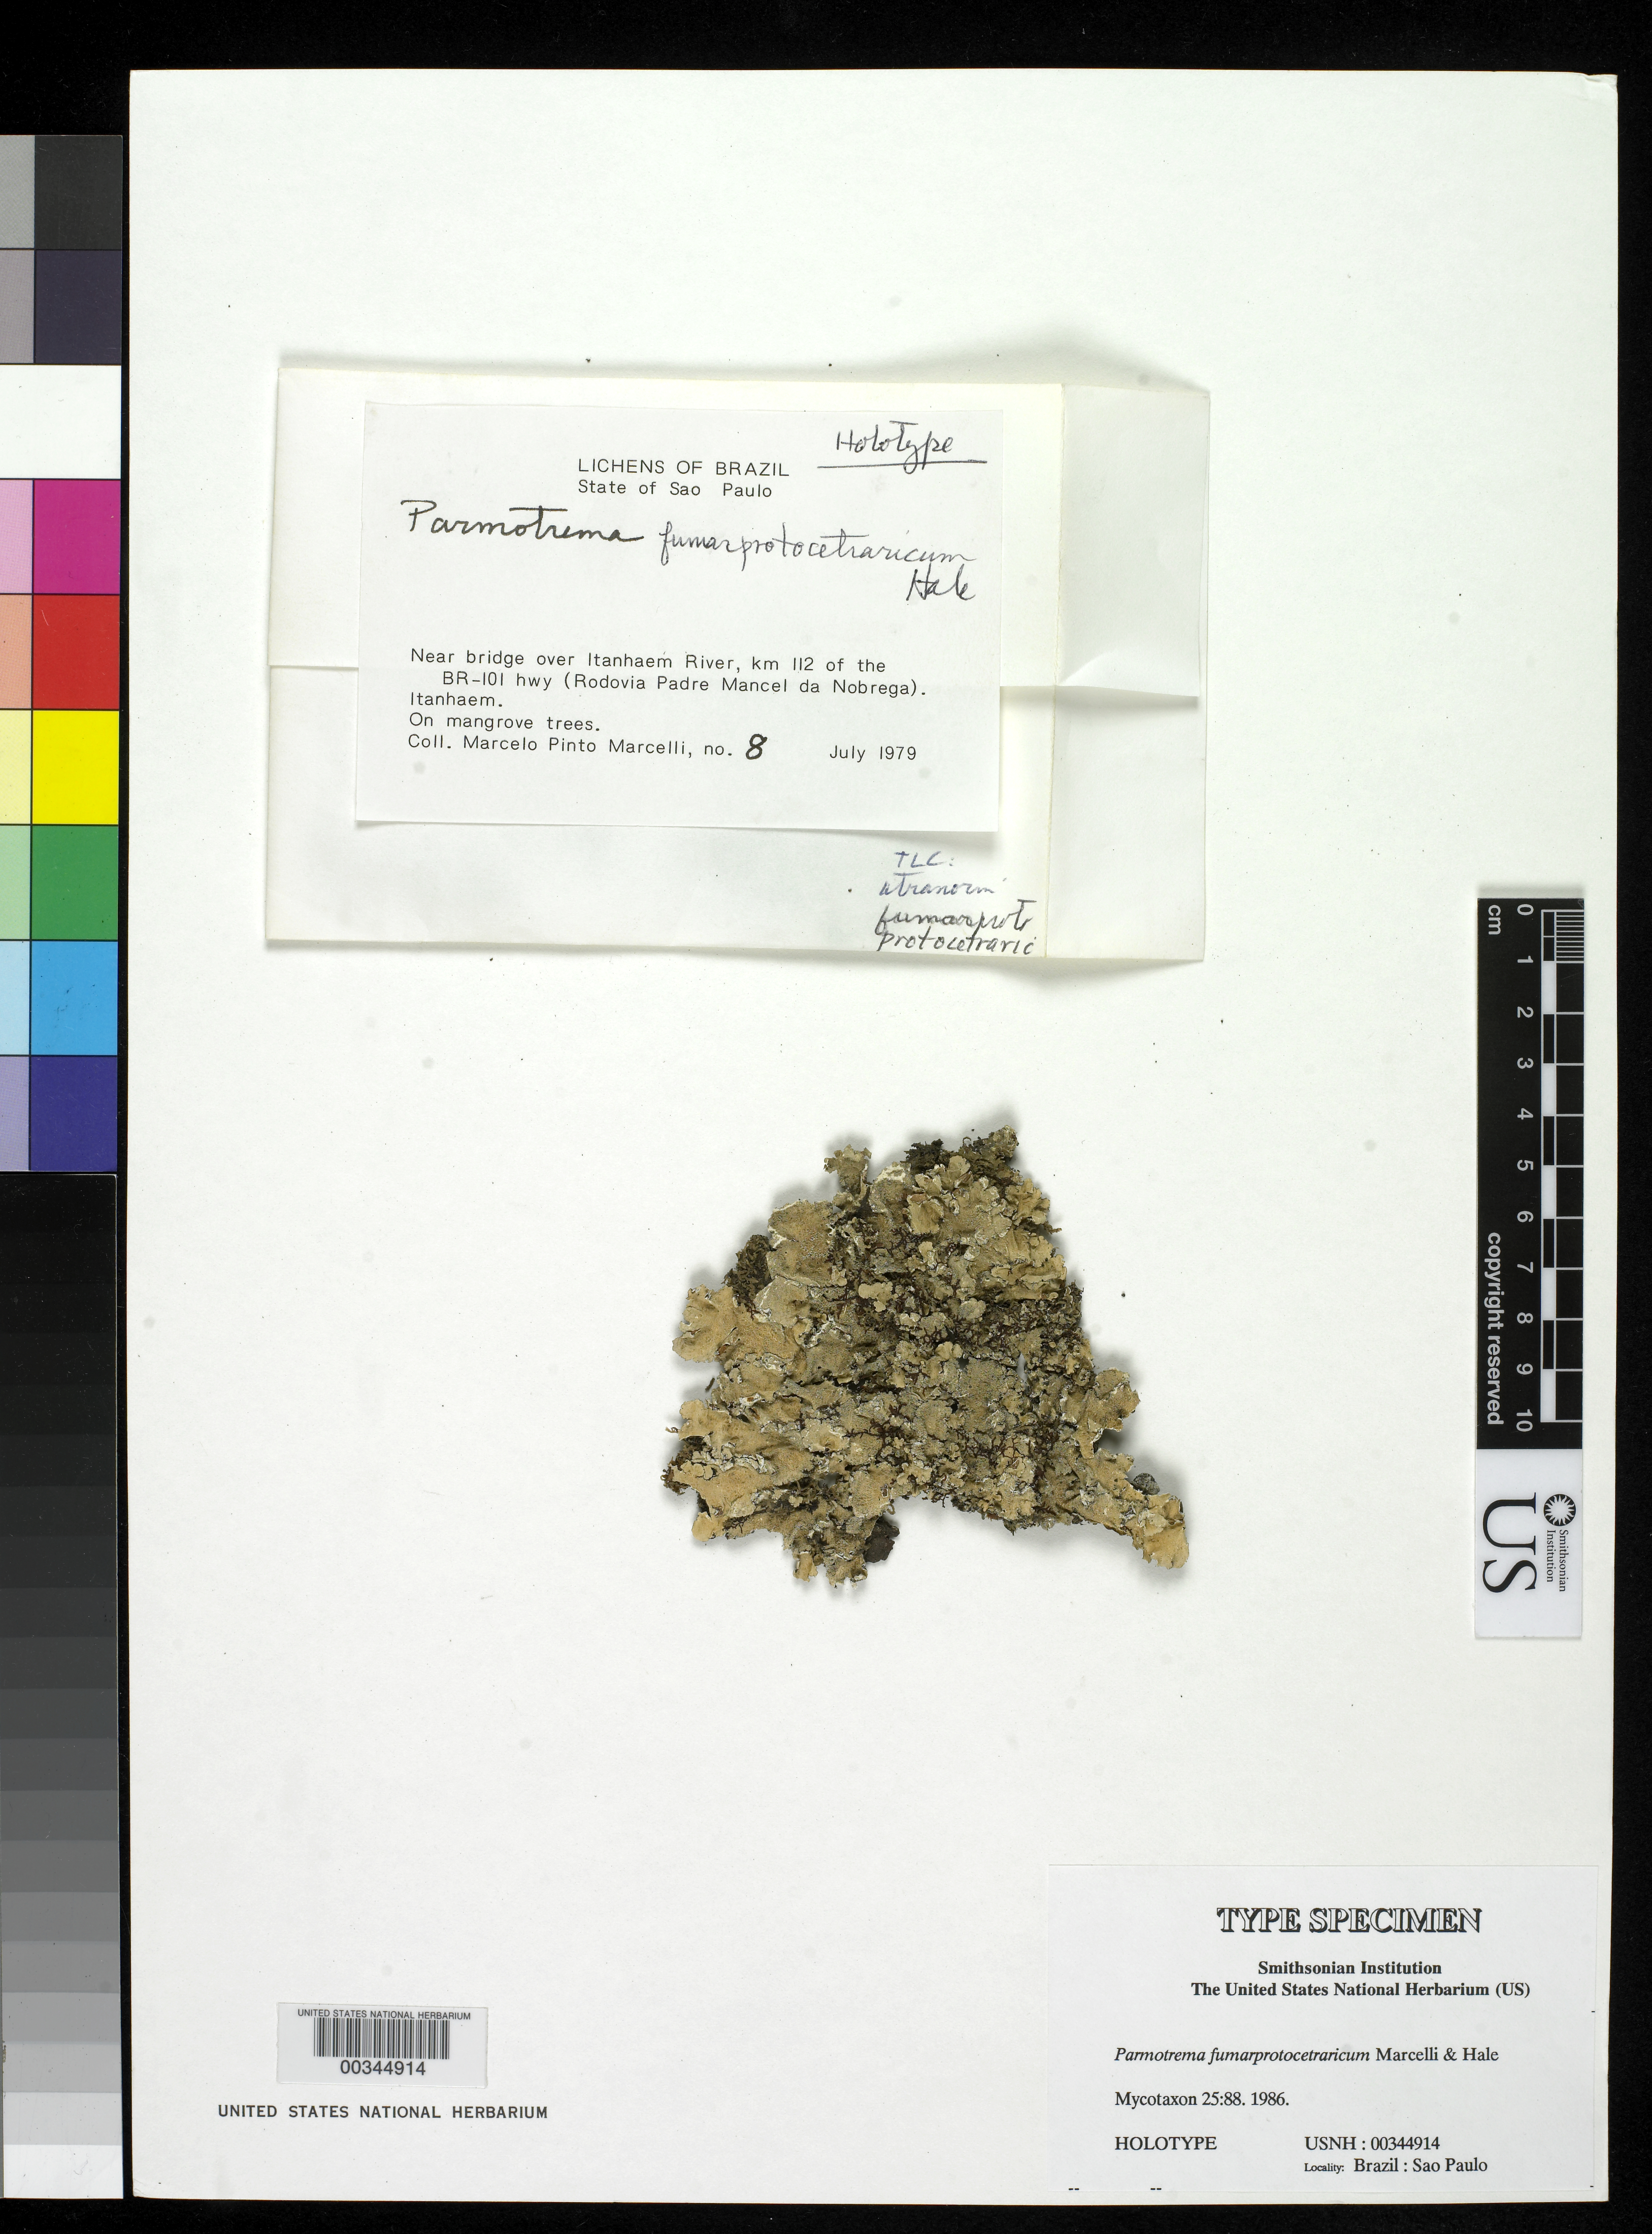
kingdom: Fungi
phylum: Ascomycota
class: Lecanoromycetes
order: Lecanorales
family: Parmeliaceae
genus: Parmotrema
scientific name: Parmotrema fumarprotocetraricum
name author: Marcelli & Hale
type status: Holotype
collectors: M. Rodrigo Pace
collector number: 8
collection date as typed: Jul 1979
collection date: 1979-07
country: Brazil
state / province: São Paulo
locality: Near bridge over Itanhaem River, km 112 of BR-101 Highway, Rodovia Padre Mancel a Nobrega.